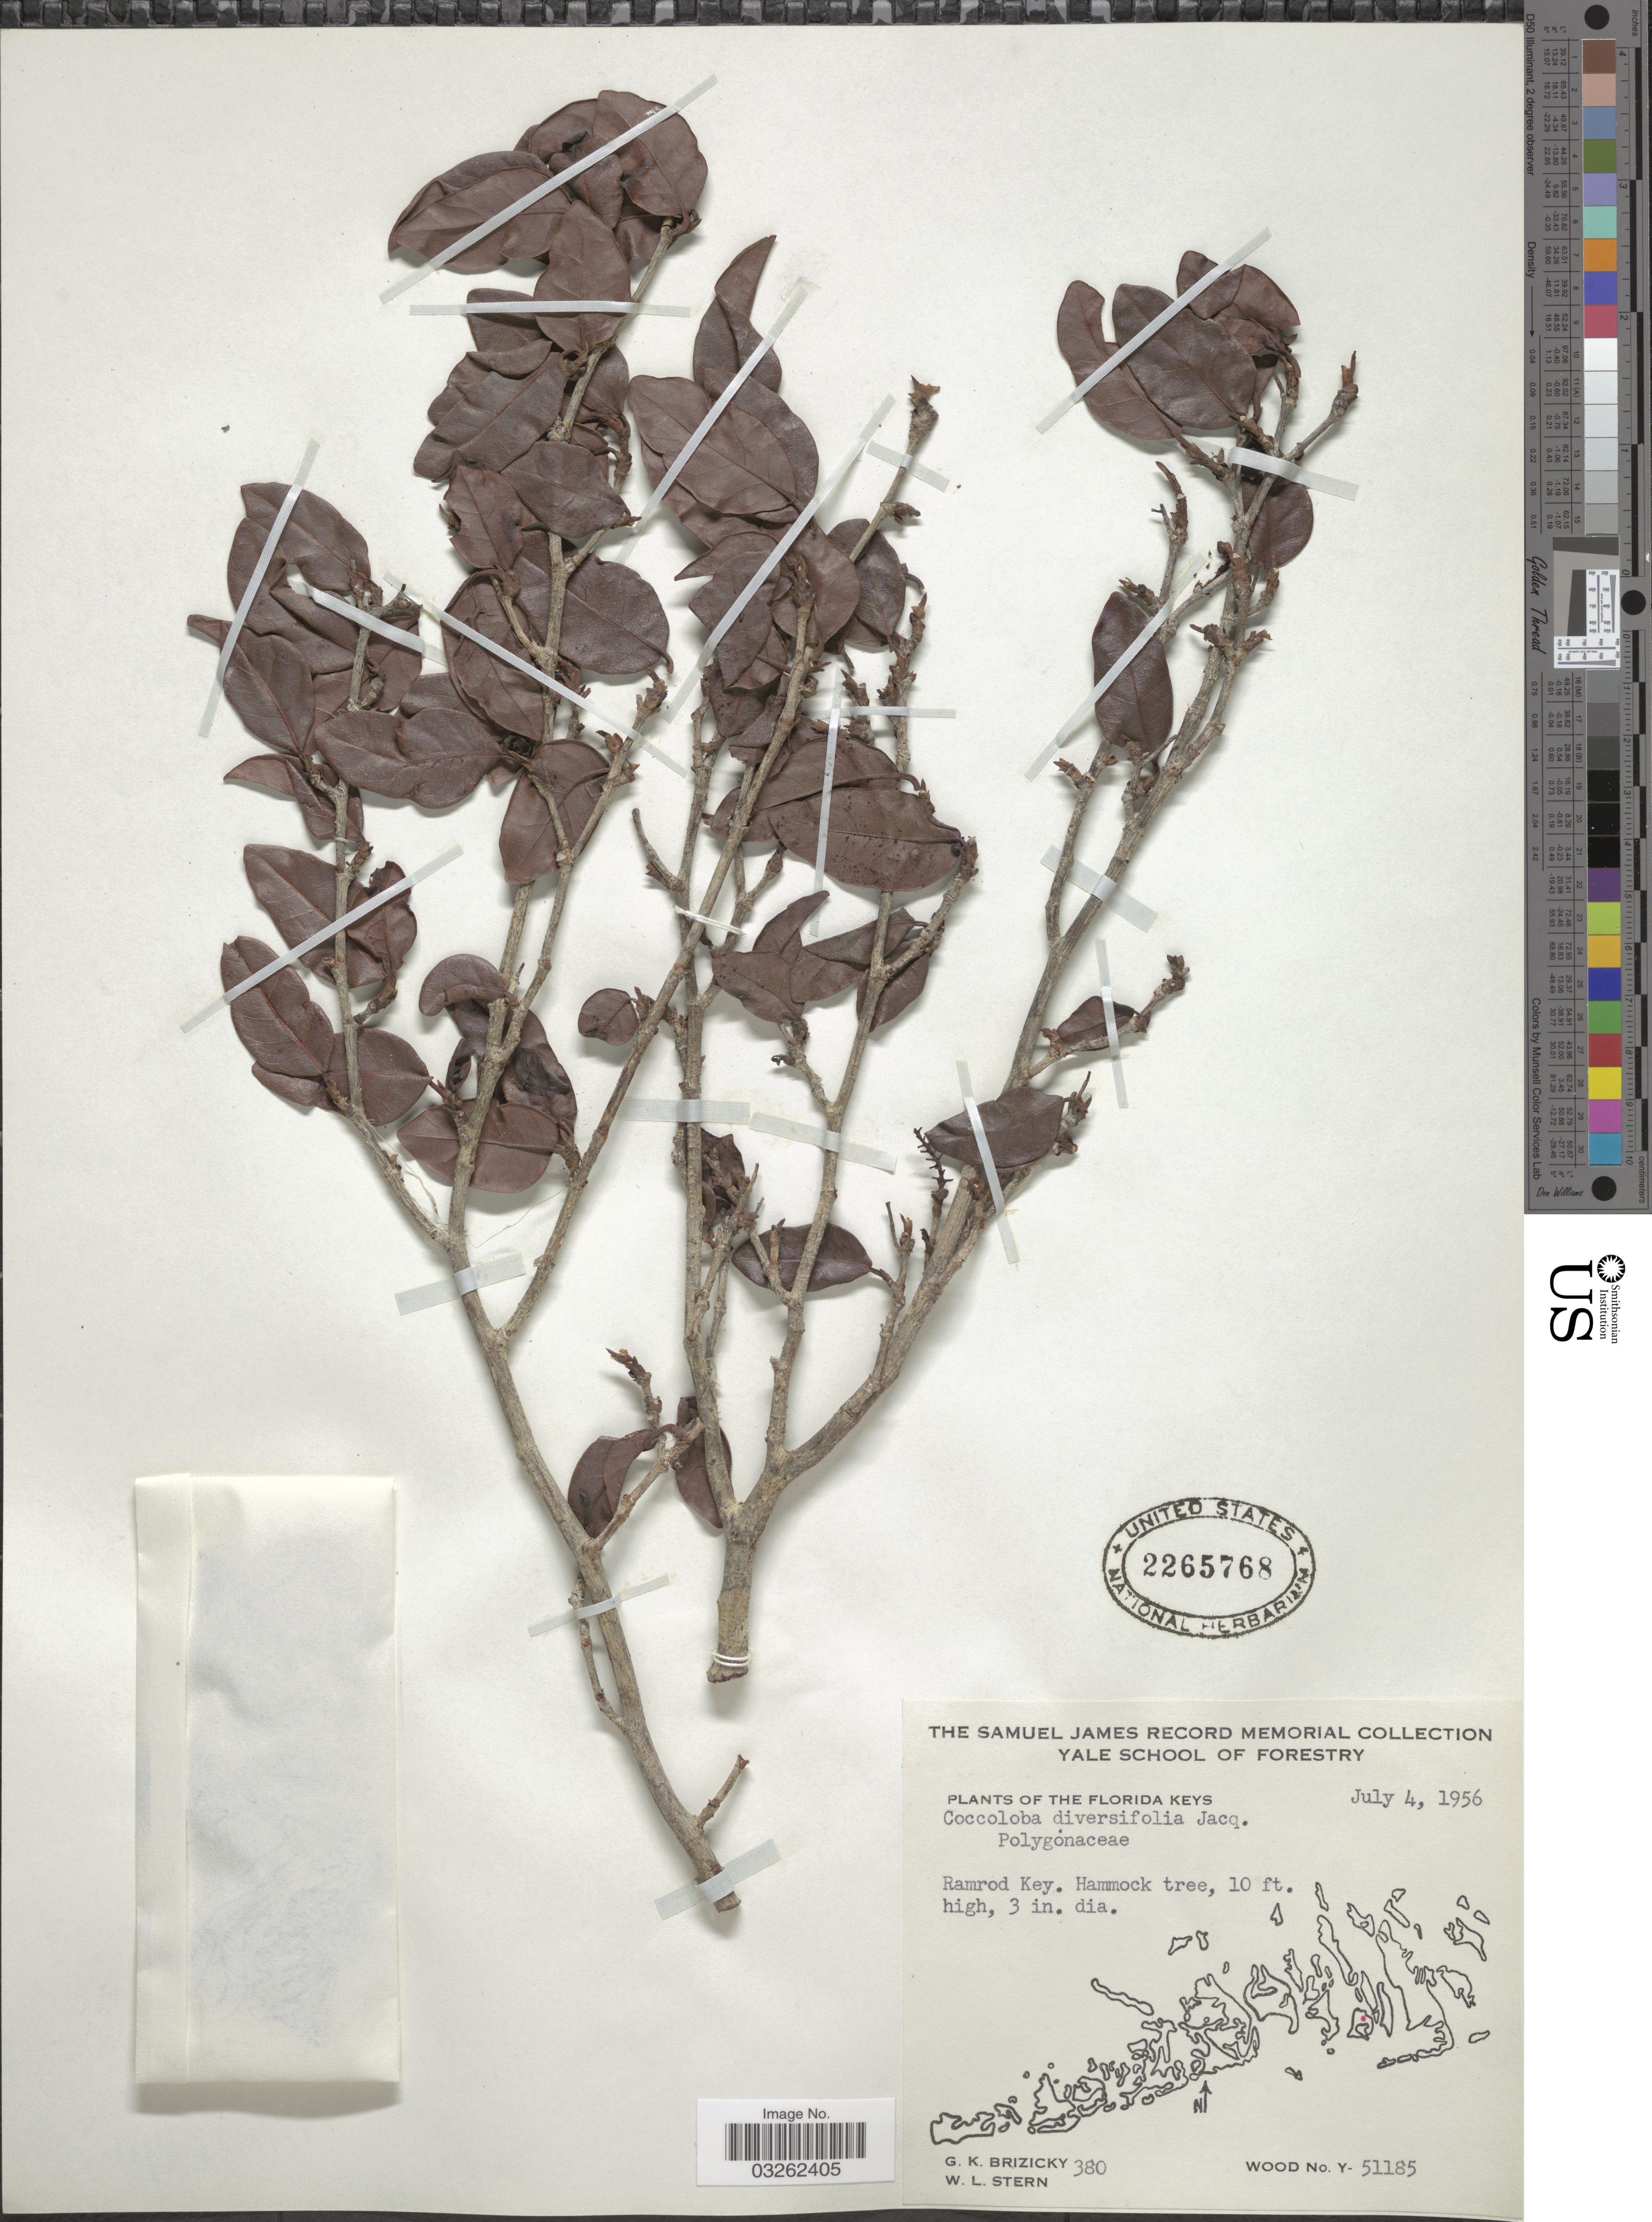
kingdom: Plantae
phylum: Tracheophyta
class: Magnoliopsida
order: Caryophyllales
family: Polygonaceae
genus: Coccoloba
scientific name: Coccoloba diversifolia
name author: Jacq.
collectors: G. K. Brizicky & W. L. Stern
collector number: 380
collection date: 1956-07-04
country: United States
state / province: Florida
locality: The Florida Keys, Ramrod Key. Hammock tree.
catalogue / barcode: US 2265768